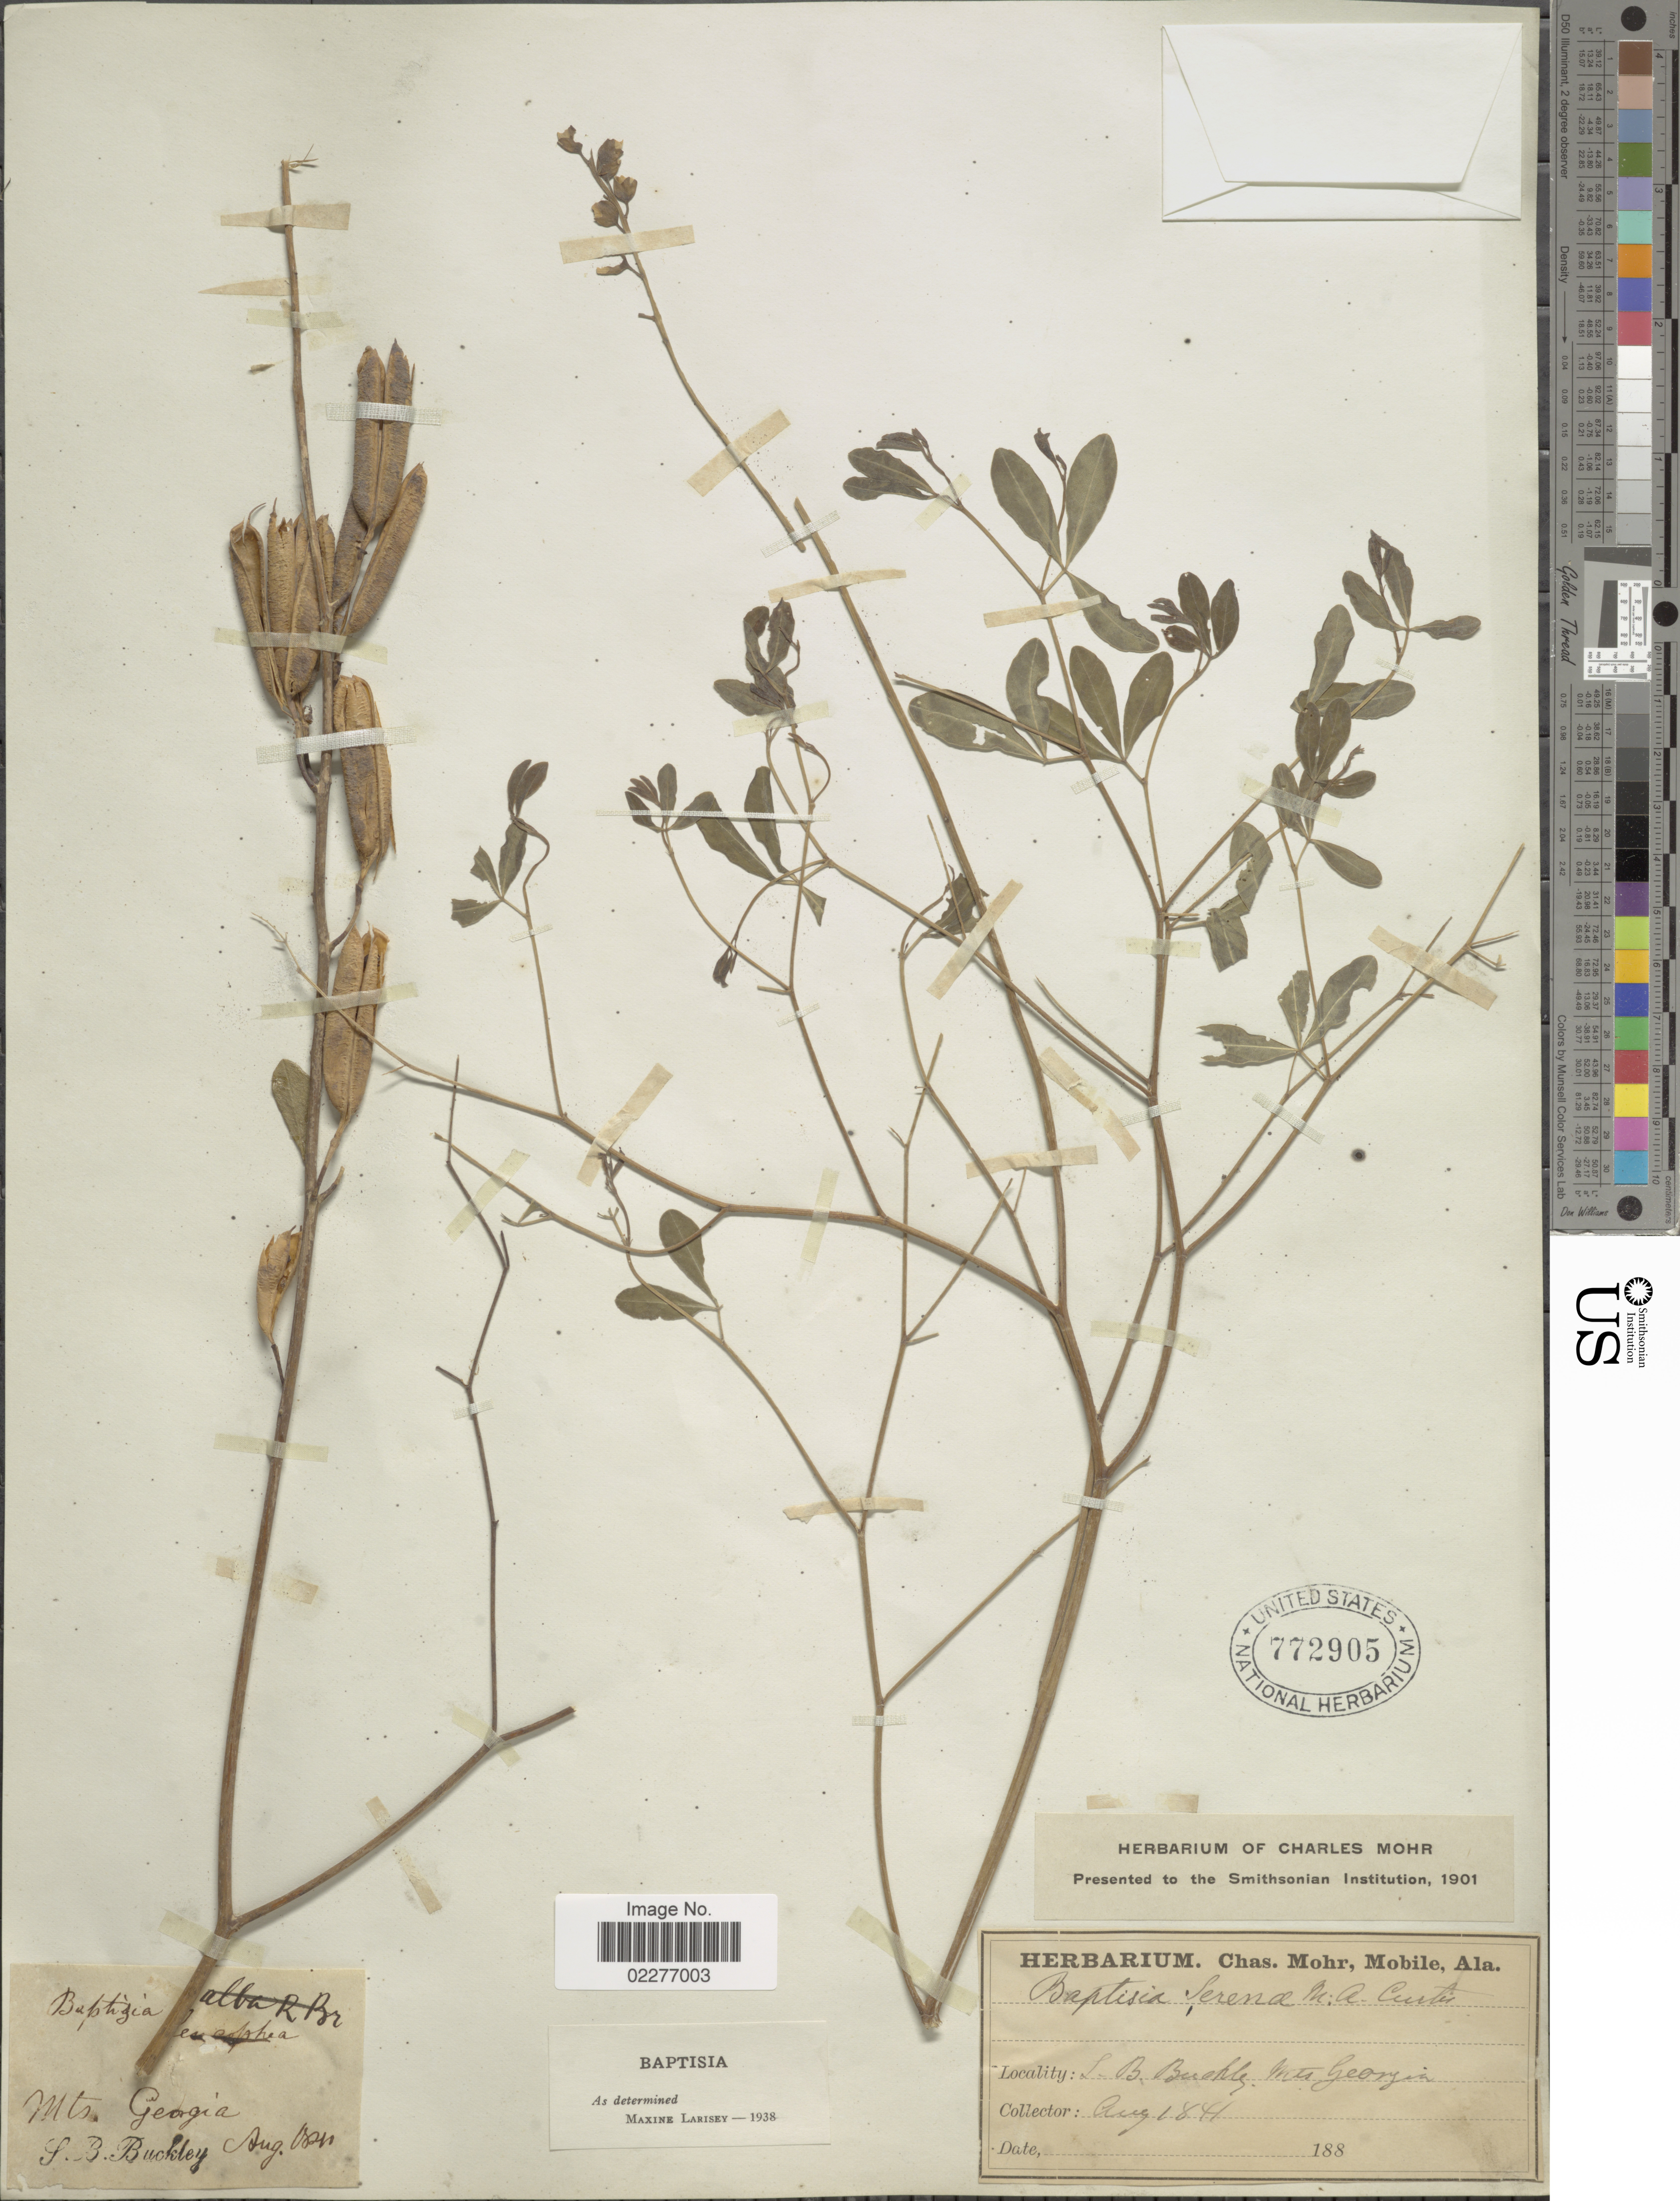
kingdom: Plantae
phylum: Tracheophyta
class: Magnoliopsida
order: Fabales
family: Fabaceae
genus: Baptisia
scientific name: Baptisia serenae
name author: M.A. Curtis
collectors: S. B. Buckley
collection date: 1841-08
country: United States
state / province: Georgia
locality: Mts Georgia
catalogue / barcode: US 772905